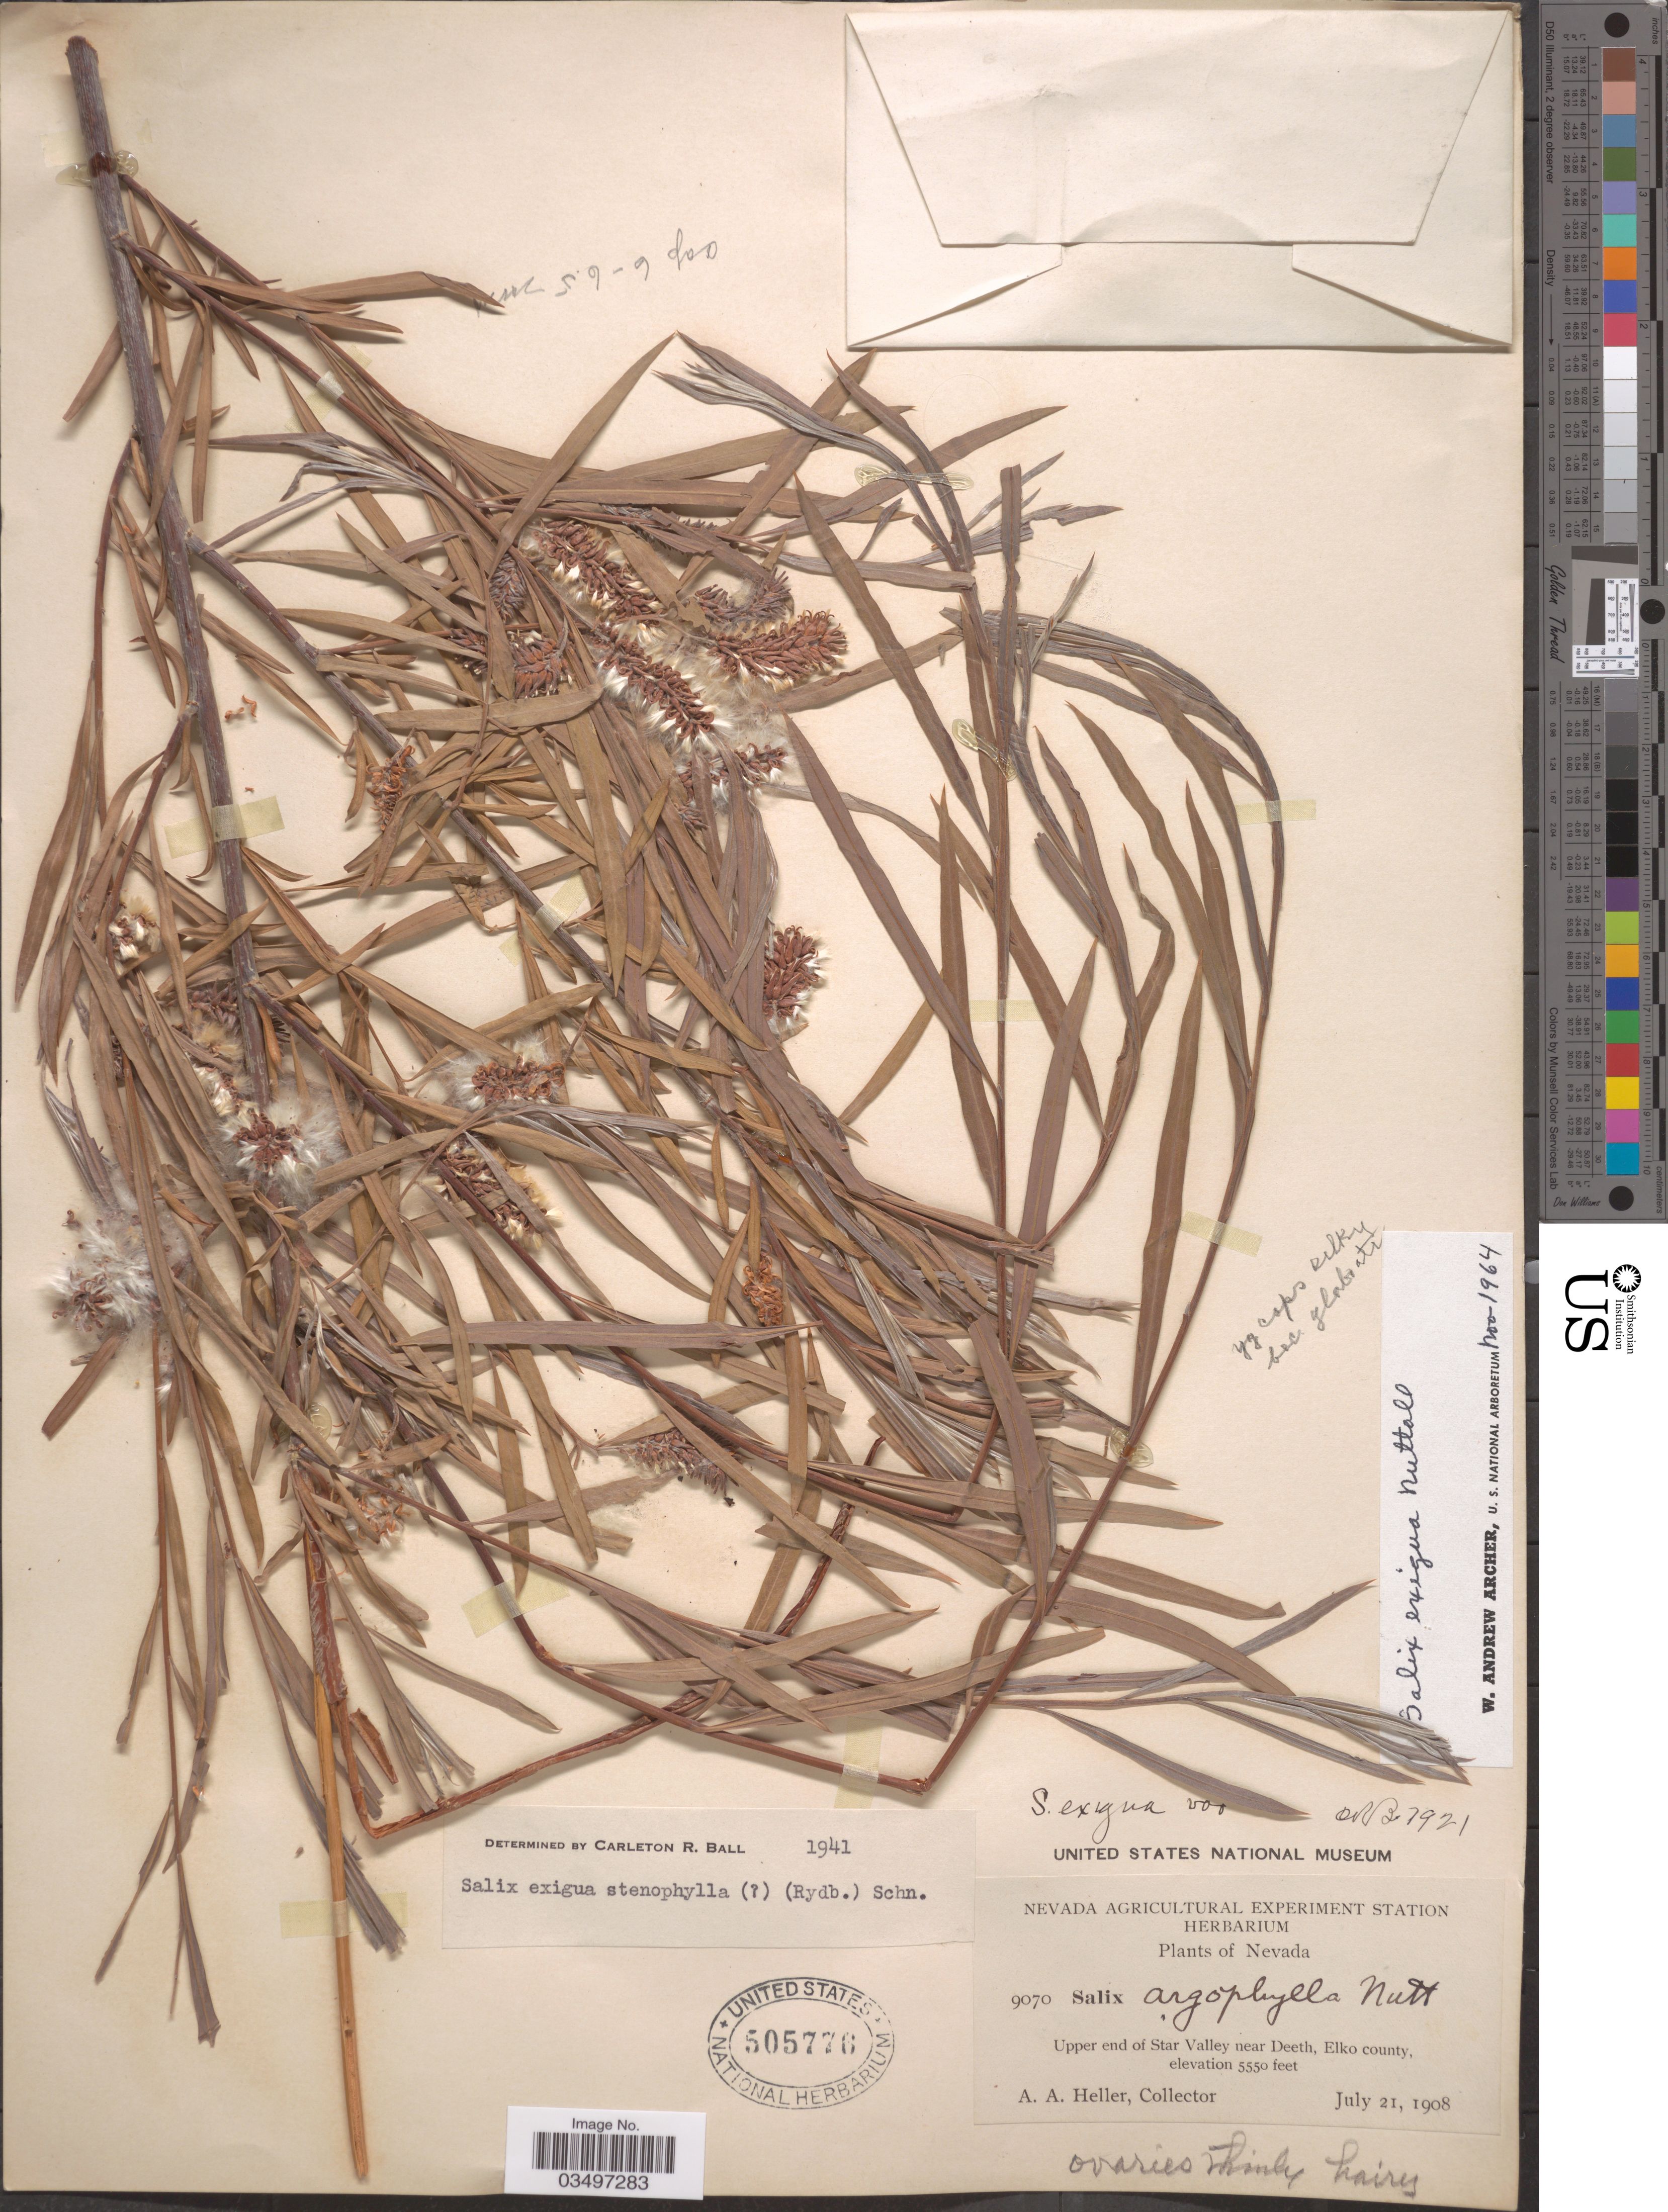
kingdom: Plantae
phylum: Tracheophyta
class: Magnoliopsida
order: Malpighiales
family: Salicaceae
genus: Salix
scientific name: Salix exigua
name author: Nutt.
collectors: A. A. Heller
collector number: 9070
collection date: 1908-07-21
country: United States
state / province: Nevada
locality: Upper end of Star Valley near Deeth, Elko county.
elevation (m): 1692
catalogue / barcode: US 505776